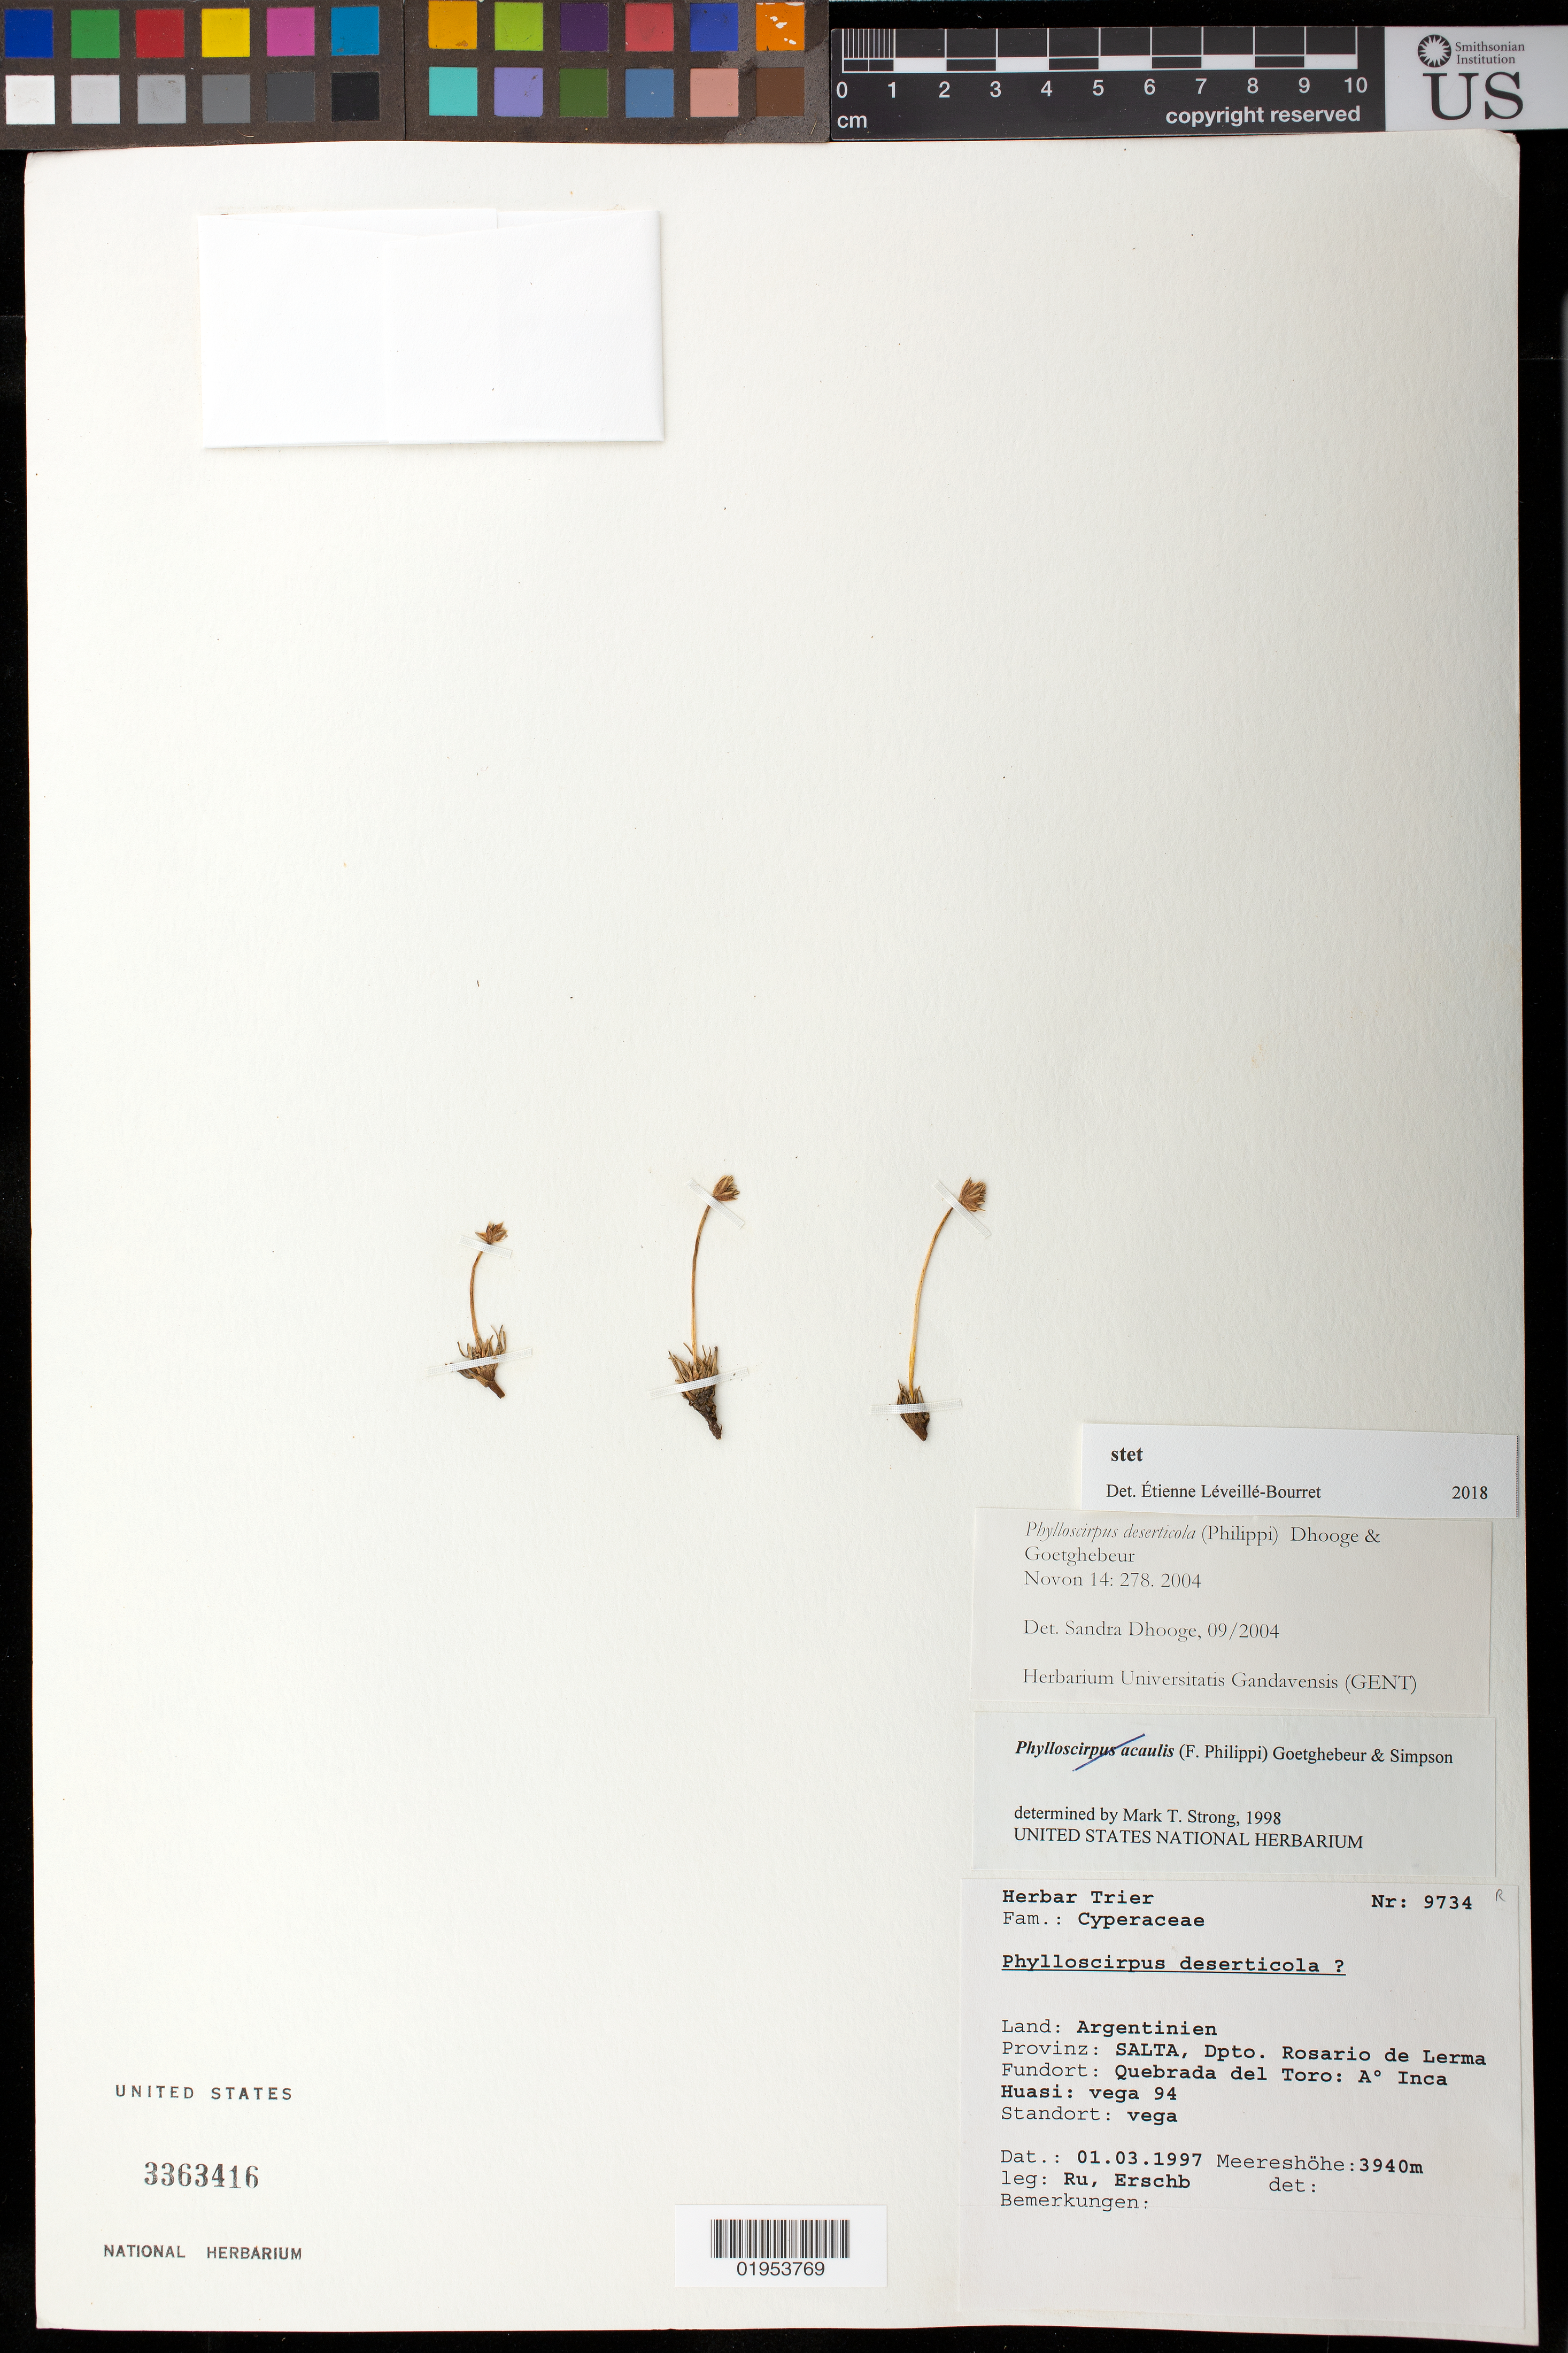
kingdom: Plantae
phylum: Tracheophyta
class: Liliopsida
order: Poales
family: Cyperaceae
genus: Phylloscirpus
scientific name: Phylloscirpus deserticola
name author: (Phil.) Dhooge & Goetgh.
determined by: Dhooge, S.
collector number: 9734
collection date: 1997-01-03 or 1997-03-01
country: Argentina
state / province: Salta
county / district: Rosario de Lerma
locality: Quebrada del Toro, A° Inca Huasi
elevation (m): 3940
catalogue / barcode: US 3363416